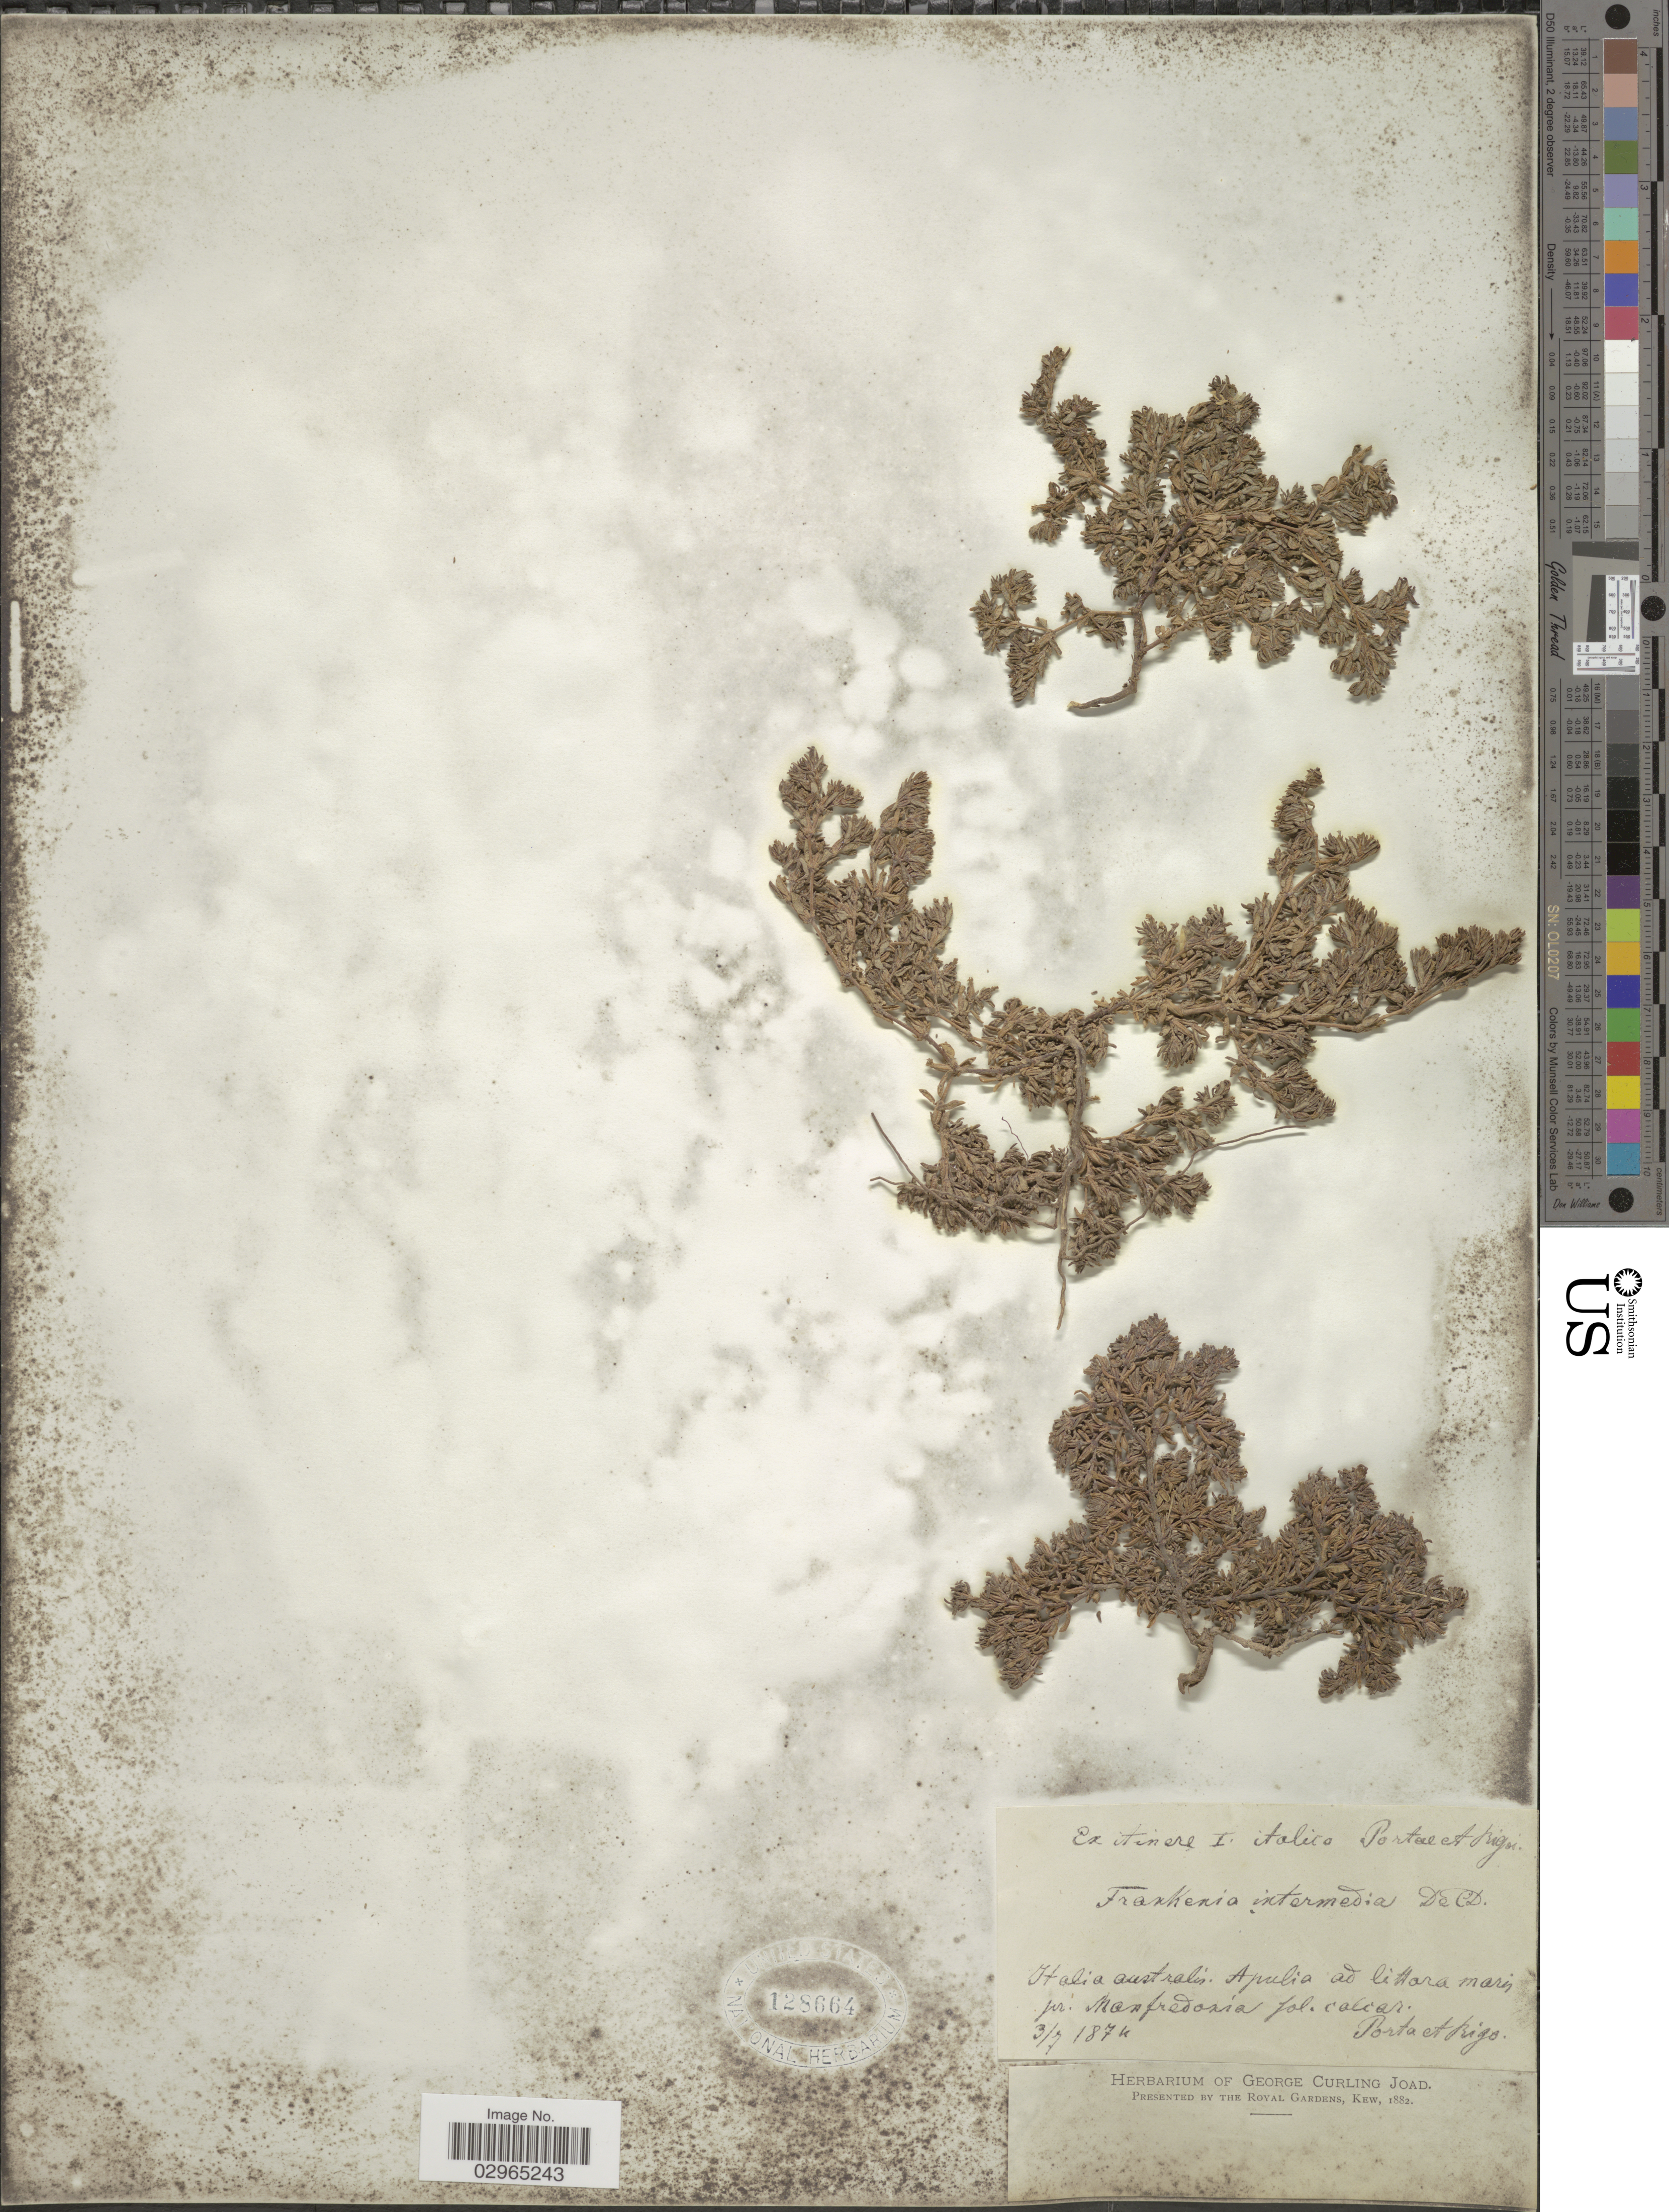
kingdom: Plantae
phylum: Tracheophyta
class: Magnoliopsida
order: Caryophyllales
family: Frankeniaceae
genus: Frankenia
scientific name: Frankenia intermedia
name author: DC.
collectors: -- Porta & -- Rigo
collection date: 1874-07-03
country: Italy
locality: Italia australis: Ajulia ad littora maris pr. Manfredonia fol. calcar.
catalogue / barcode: US 128664